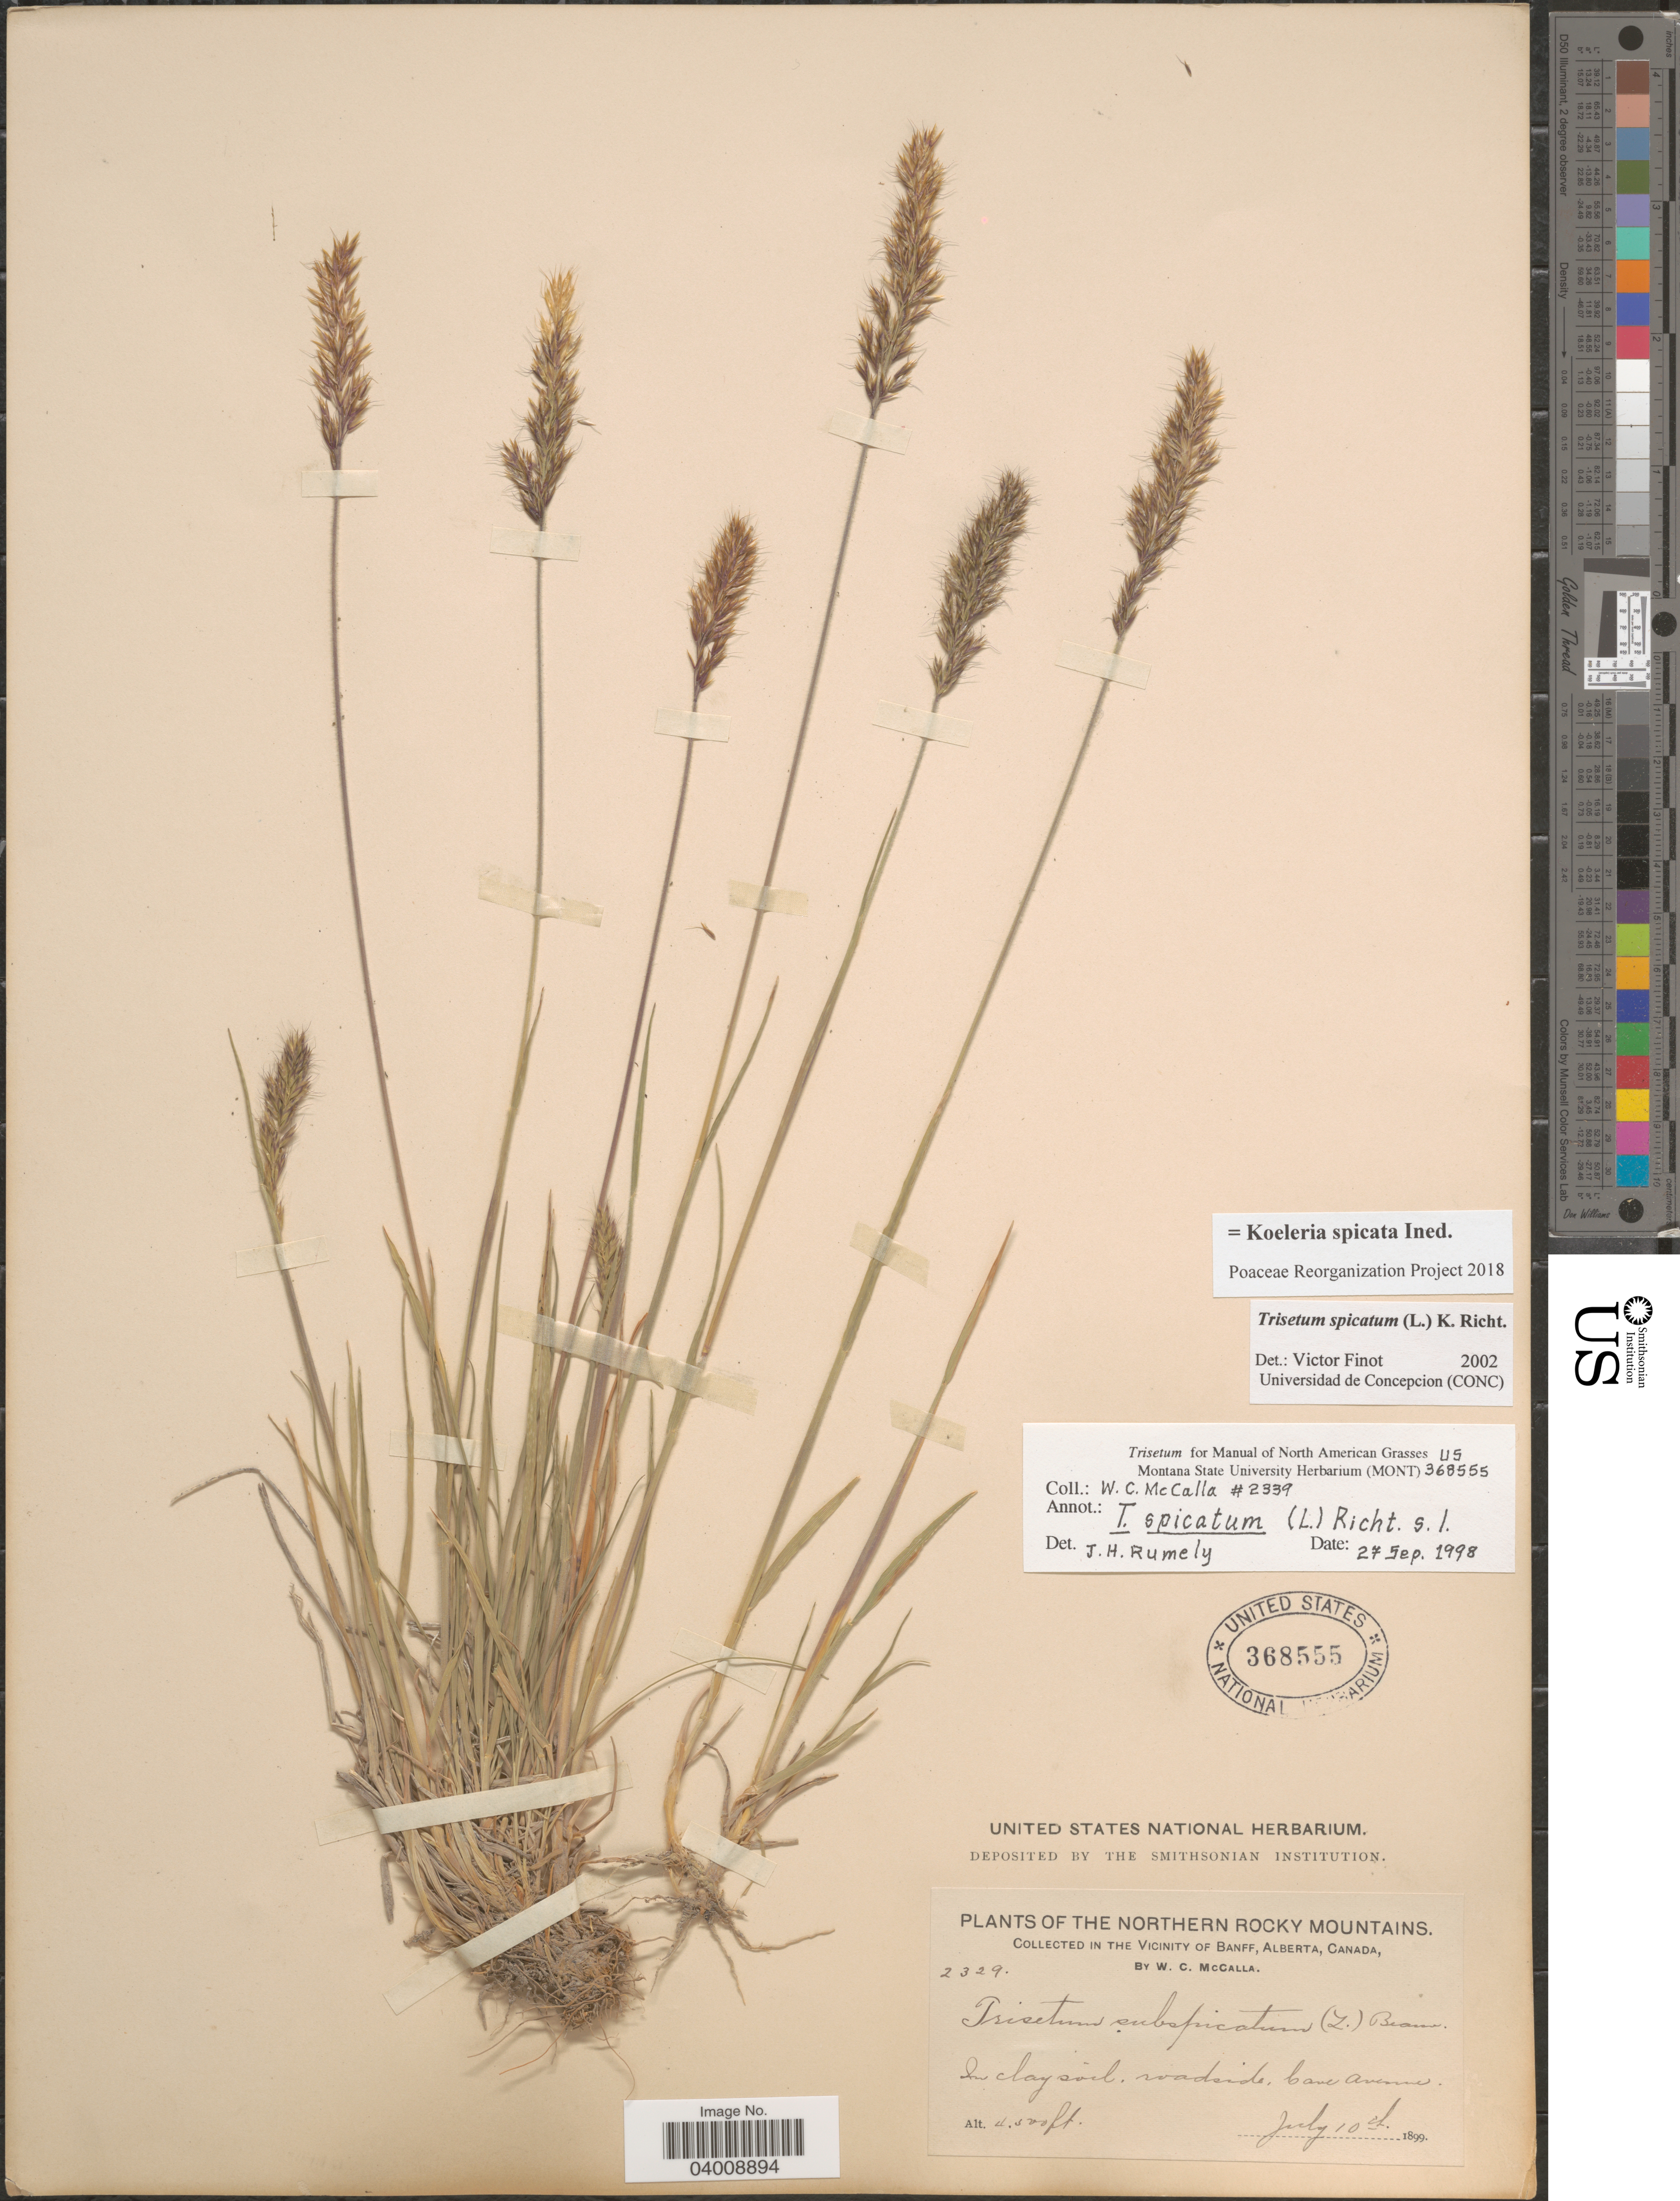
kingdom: Plantae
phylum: Tracheophyta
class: Liliopsida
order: Poales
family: Poaceae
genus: Koeleria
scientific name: Koeleria spicata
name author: (L.) Barberá et al.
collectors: W. McCalla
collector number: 2329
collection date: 1899-07-10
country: Canada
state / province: Alberta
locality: Northern Rocky Mountains. Vicinity of Banff. In clay soil, roadside, Cave Avenue.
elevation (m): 1372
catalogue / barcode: US 368555